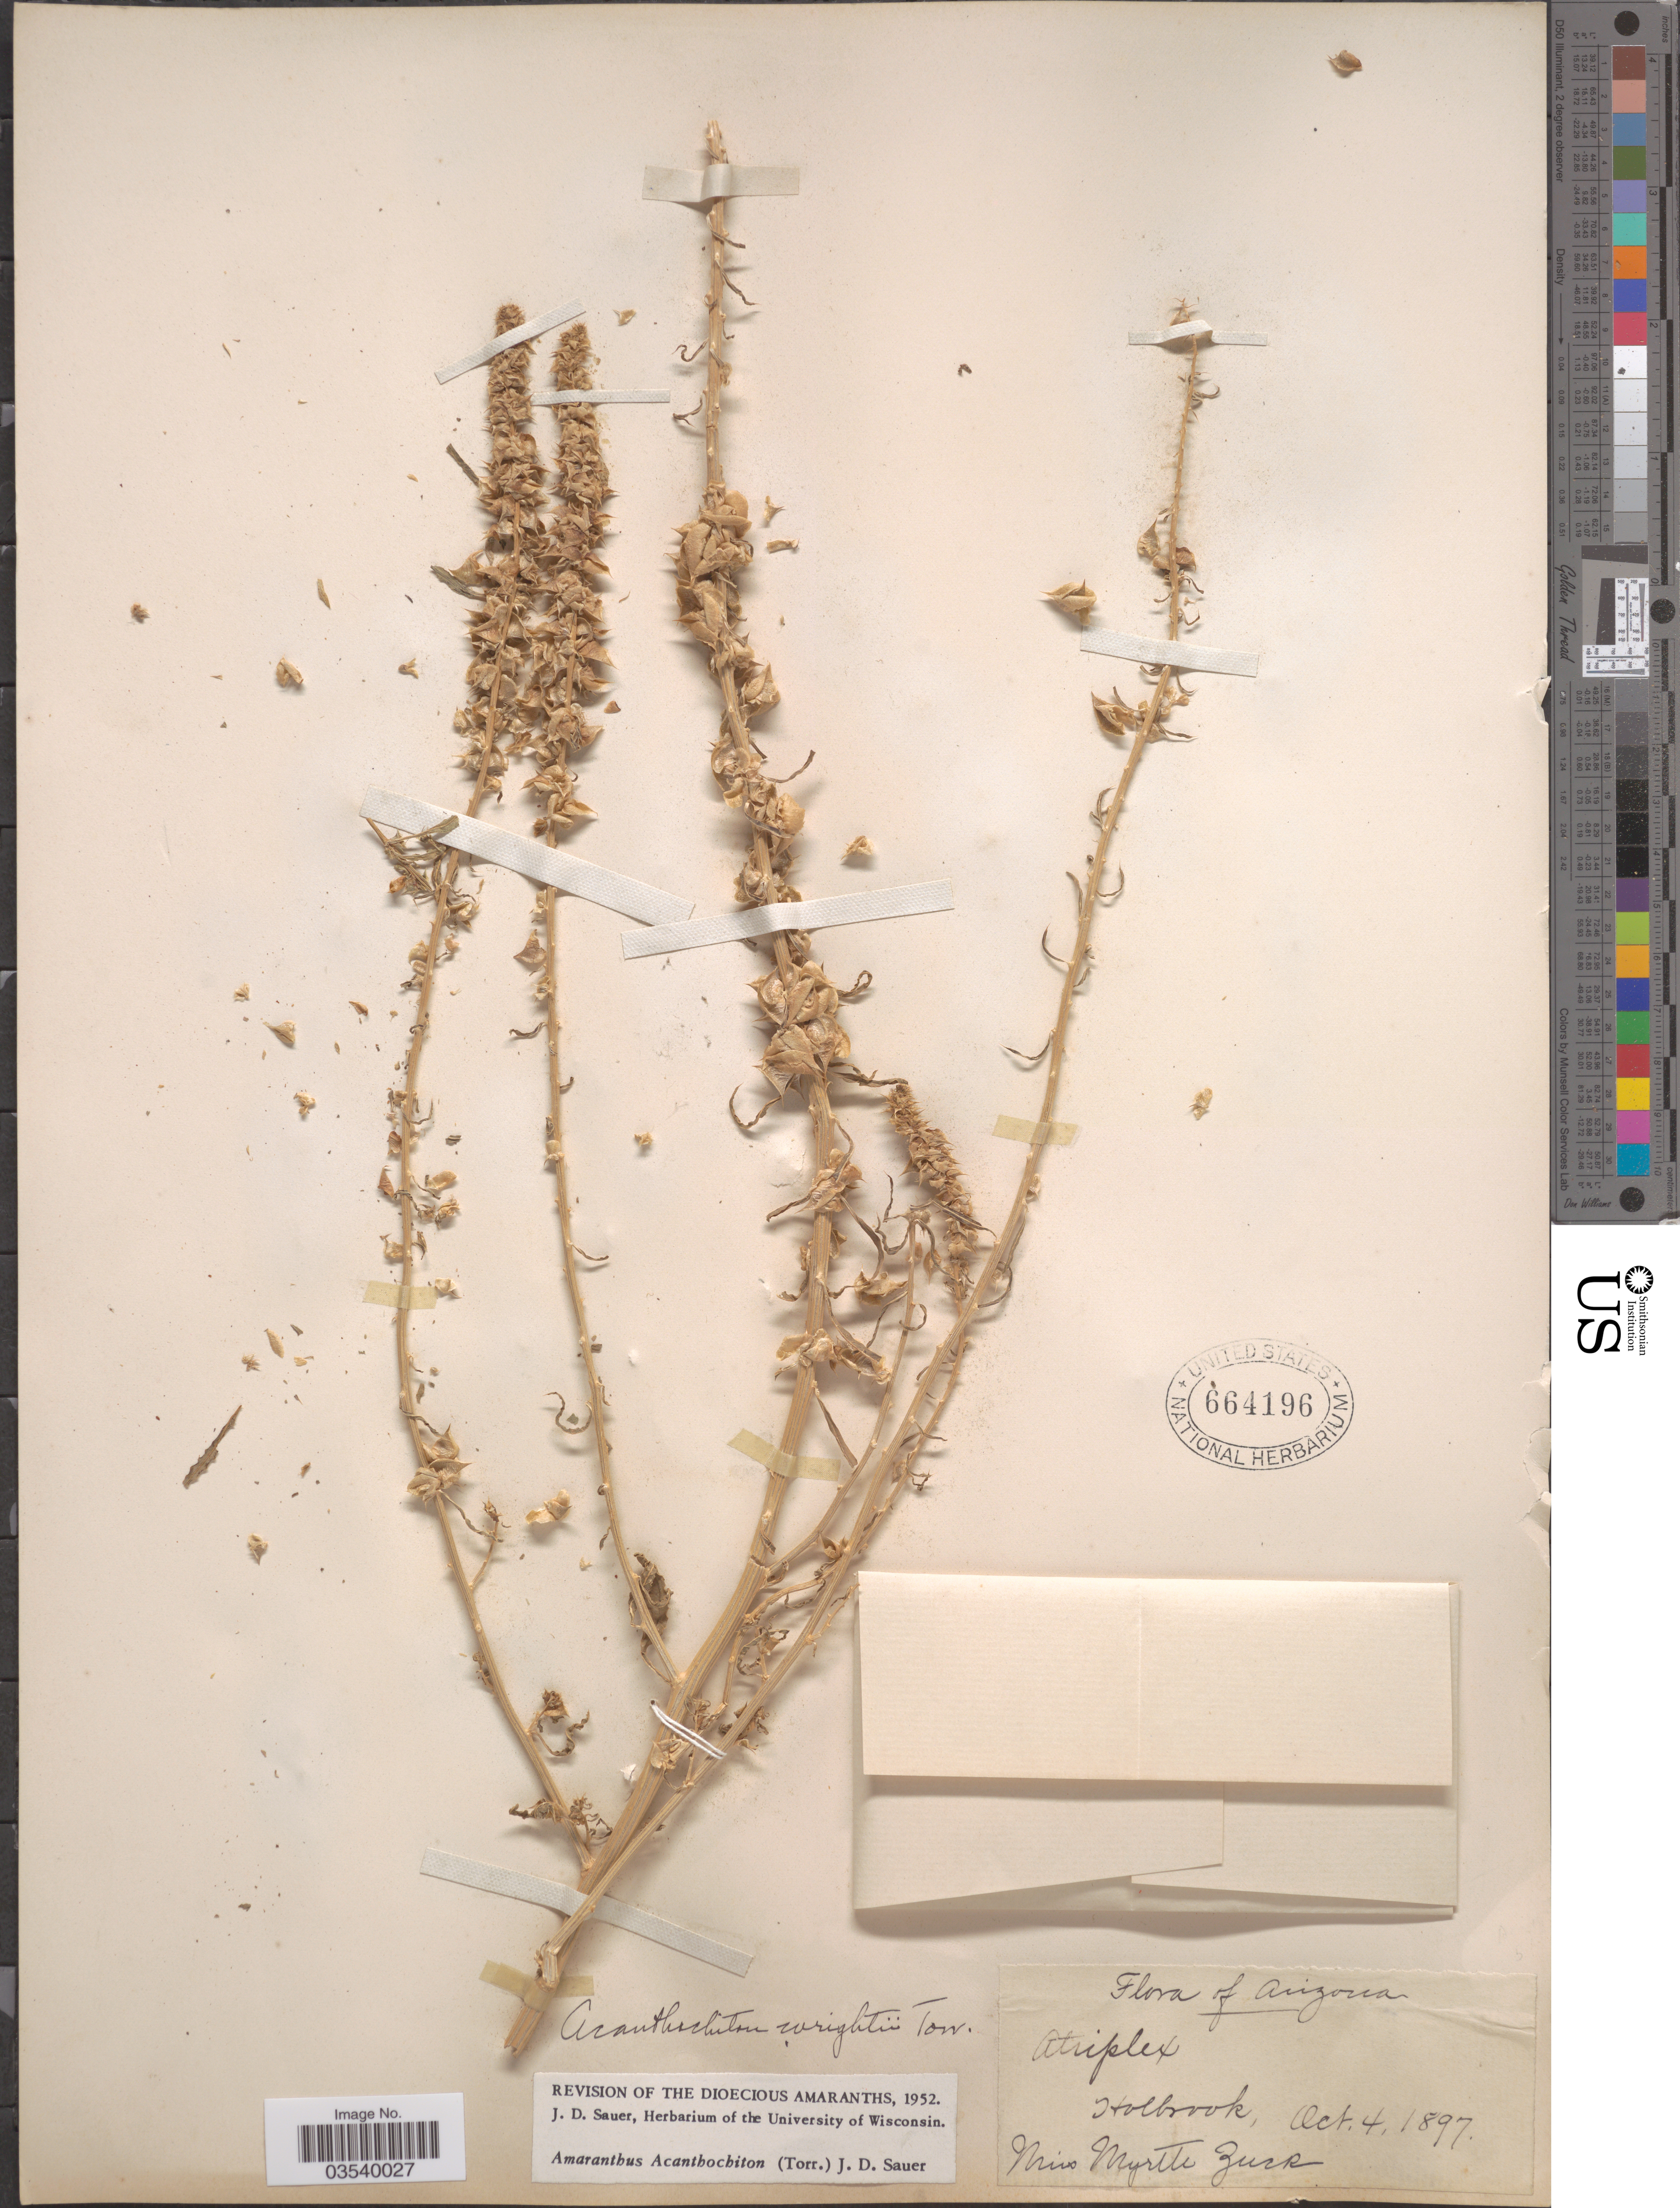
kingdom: Plantae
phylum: Tracheophyta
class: Magnoliopsida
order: Caryophyllales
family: Amaranthaceae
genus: Amaranthus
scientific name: Amaranthus acanthochiton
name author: J.D. Sauer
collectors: M. Zuck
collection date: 1897-10-04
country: United States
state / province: Arizona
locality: Holbrook.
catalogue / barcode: US 664196